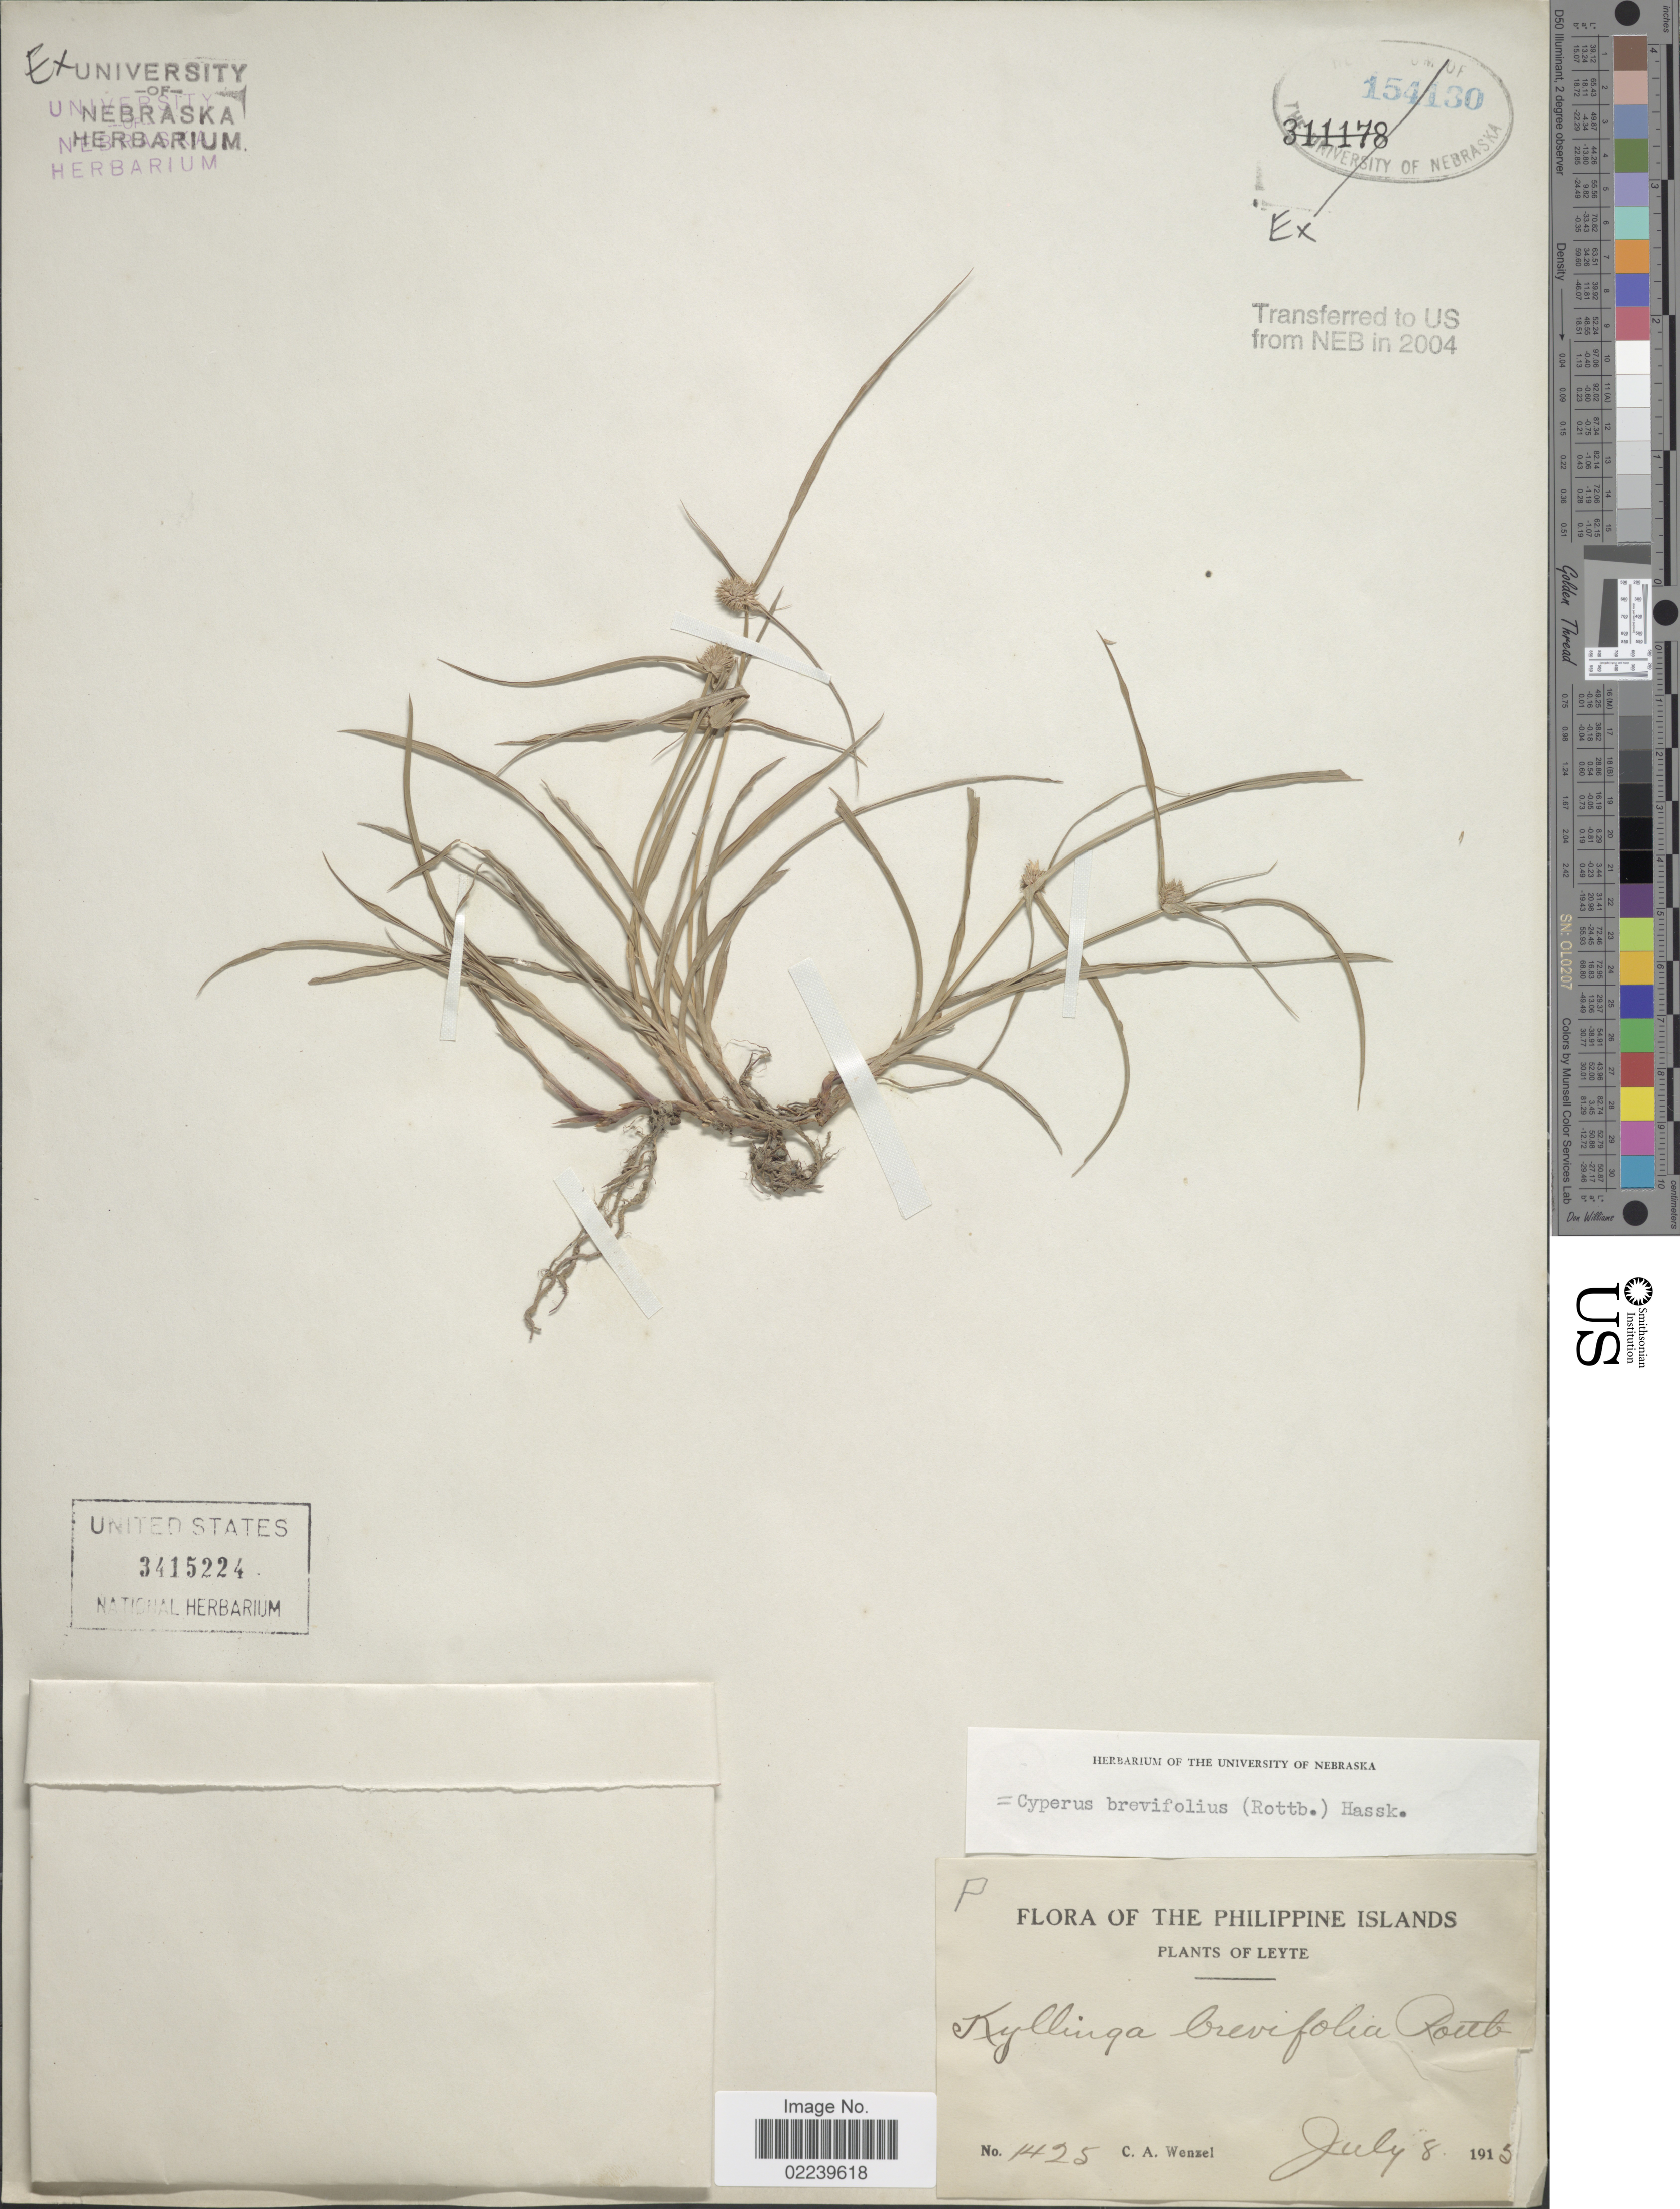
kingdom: Plantae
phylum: Tracheophyta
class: Liliopsida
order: Poales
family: Cyperaceae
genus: Cyperus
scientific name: Cyperus brevifolius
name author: (Rottb.) Hassk.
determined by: Strong, M. T., (US), Smithsonian Institution - National Museum of Natural History (UNITED STATES)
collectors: C. Wenzel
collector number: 1425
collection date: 1915-07-08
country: Philippines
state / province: Eastern Visayas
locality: Leyte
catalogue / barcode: US 3415224